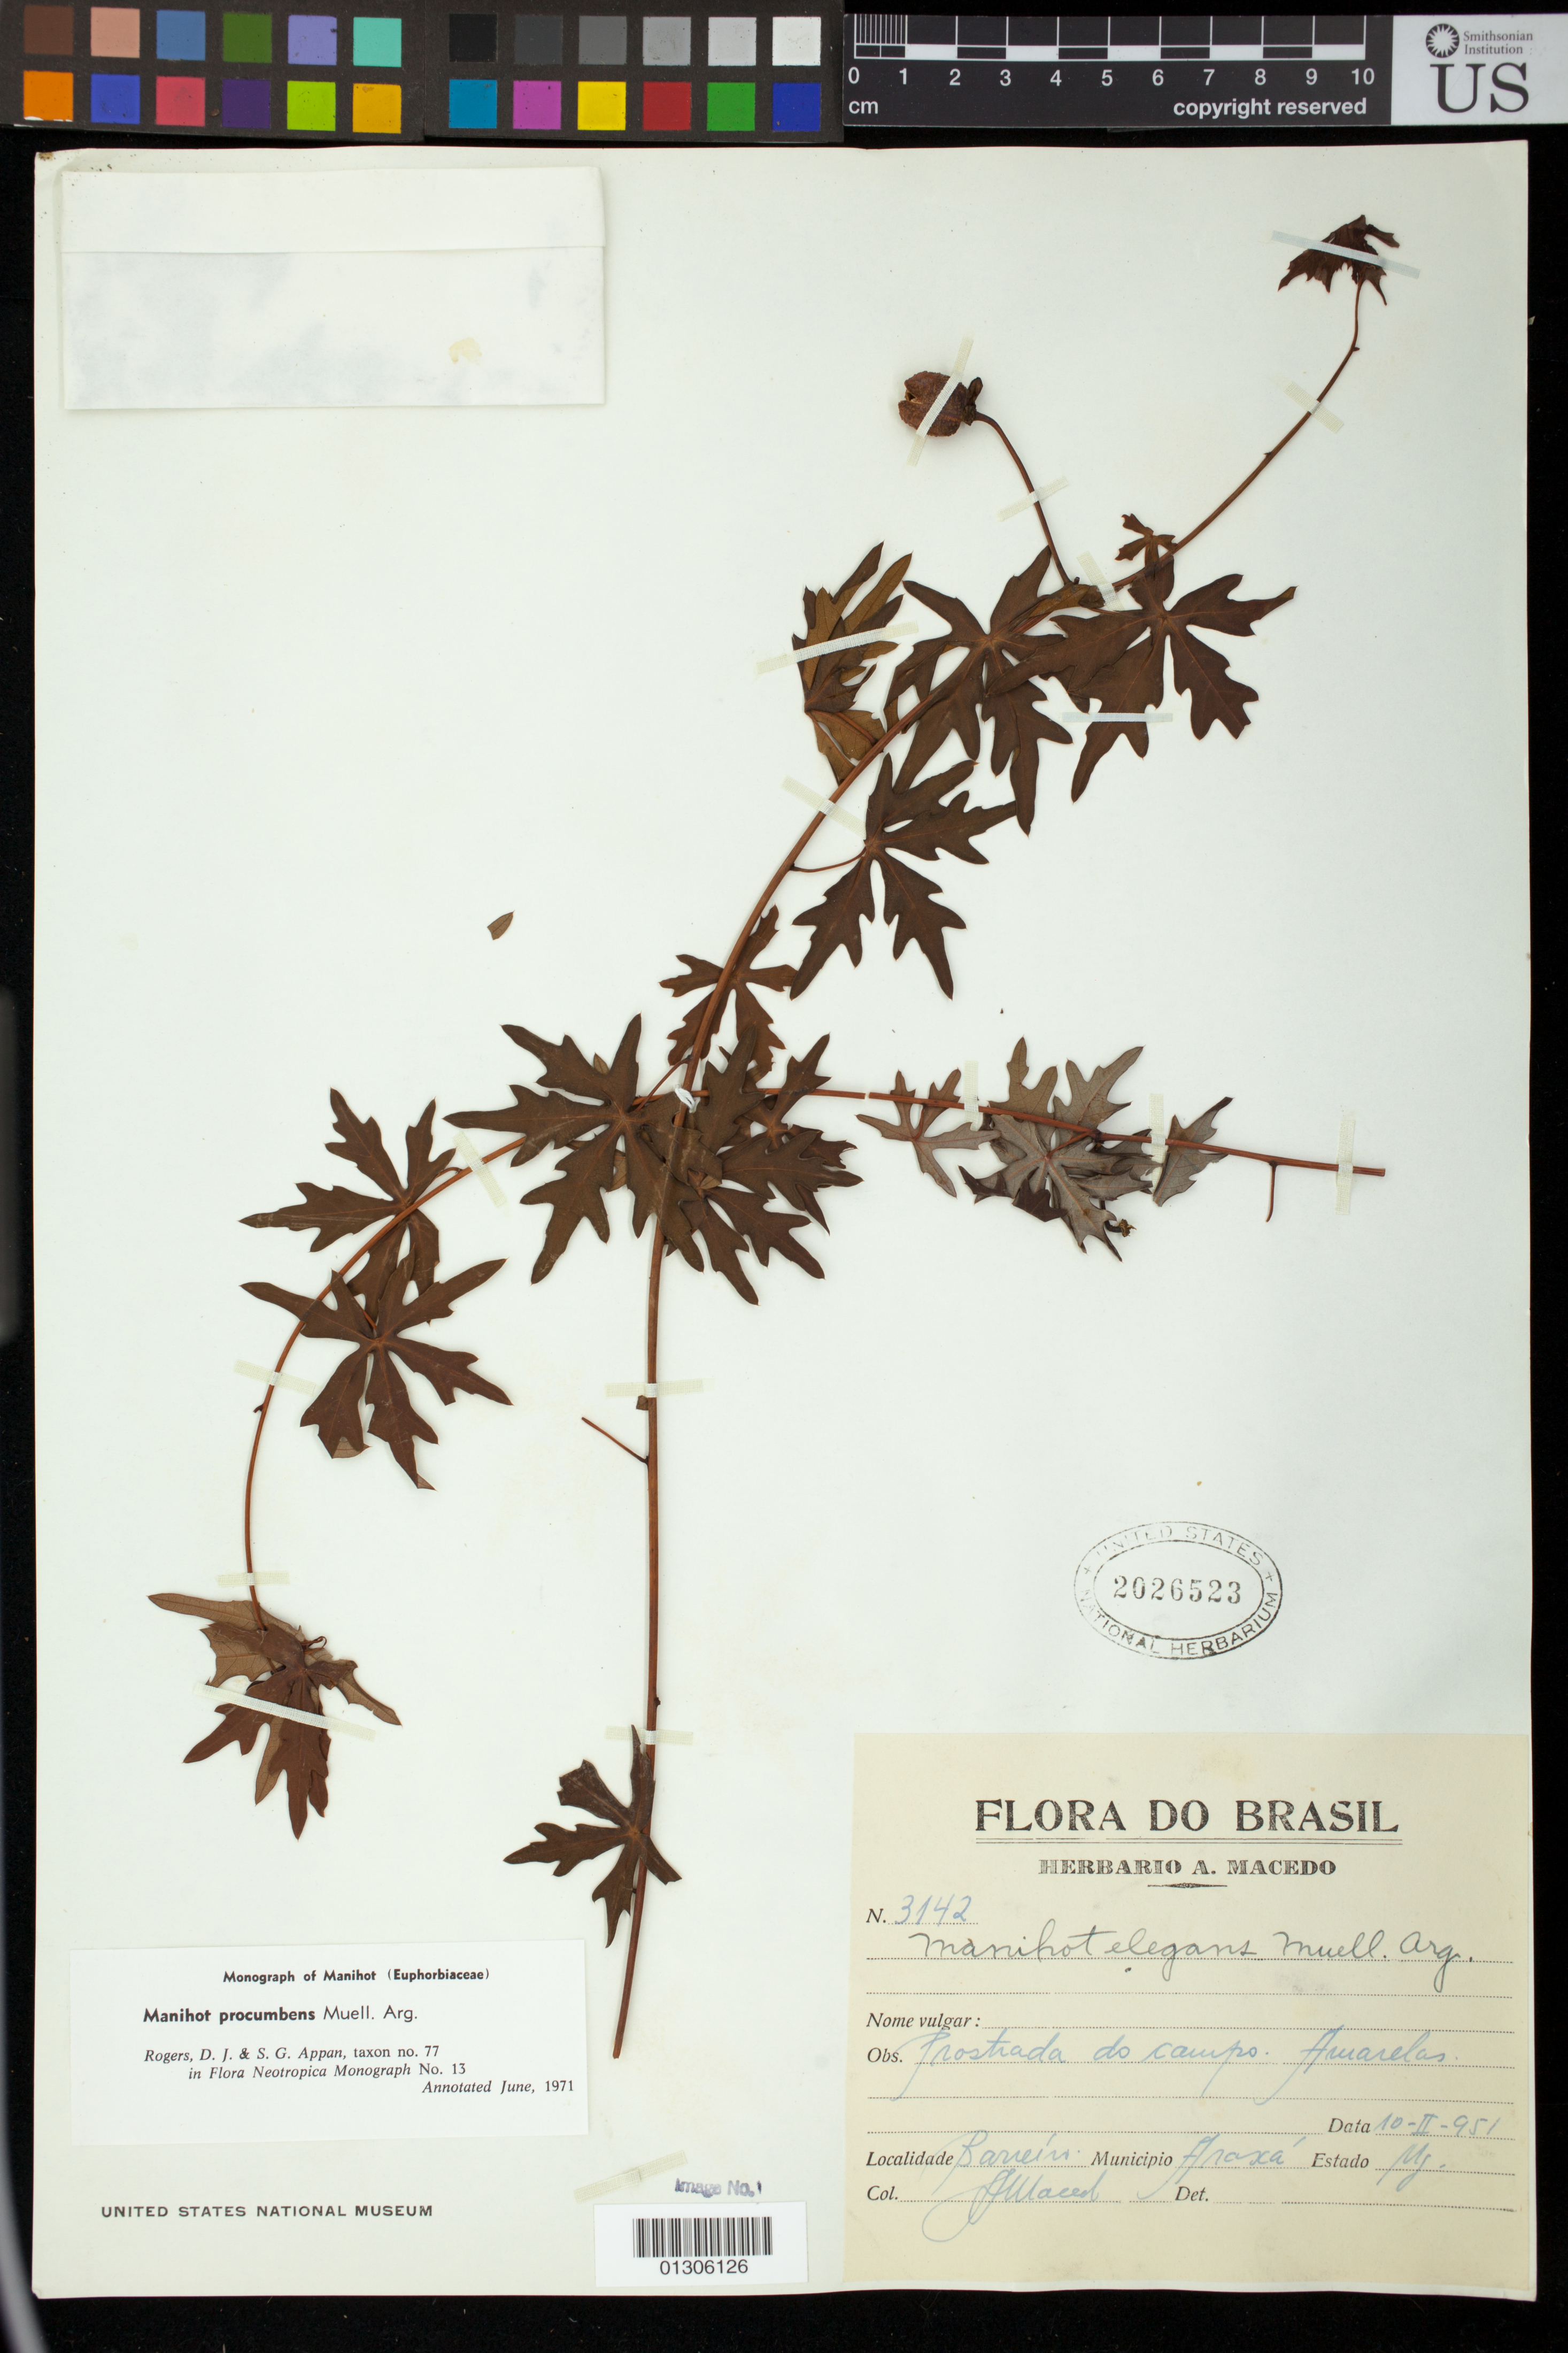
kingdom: Plantae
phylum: Tracheophyta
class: Magnoliopsida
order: Malpighiales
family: Euphorbiaceae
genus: Manihot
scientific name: Manihot elegans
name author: Müll. Arg.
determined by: Mendoza, M.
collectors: A. Macedo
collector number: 3142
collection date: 1951-10-02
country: Brazil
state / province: Mato Grosso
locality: Barreiro, Aroxa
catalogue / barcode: US 2026523